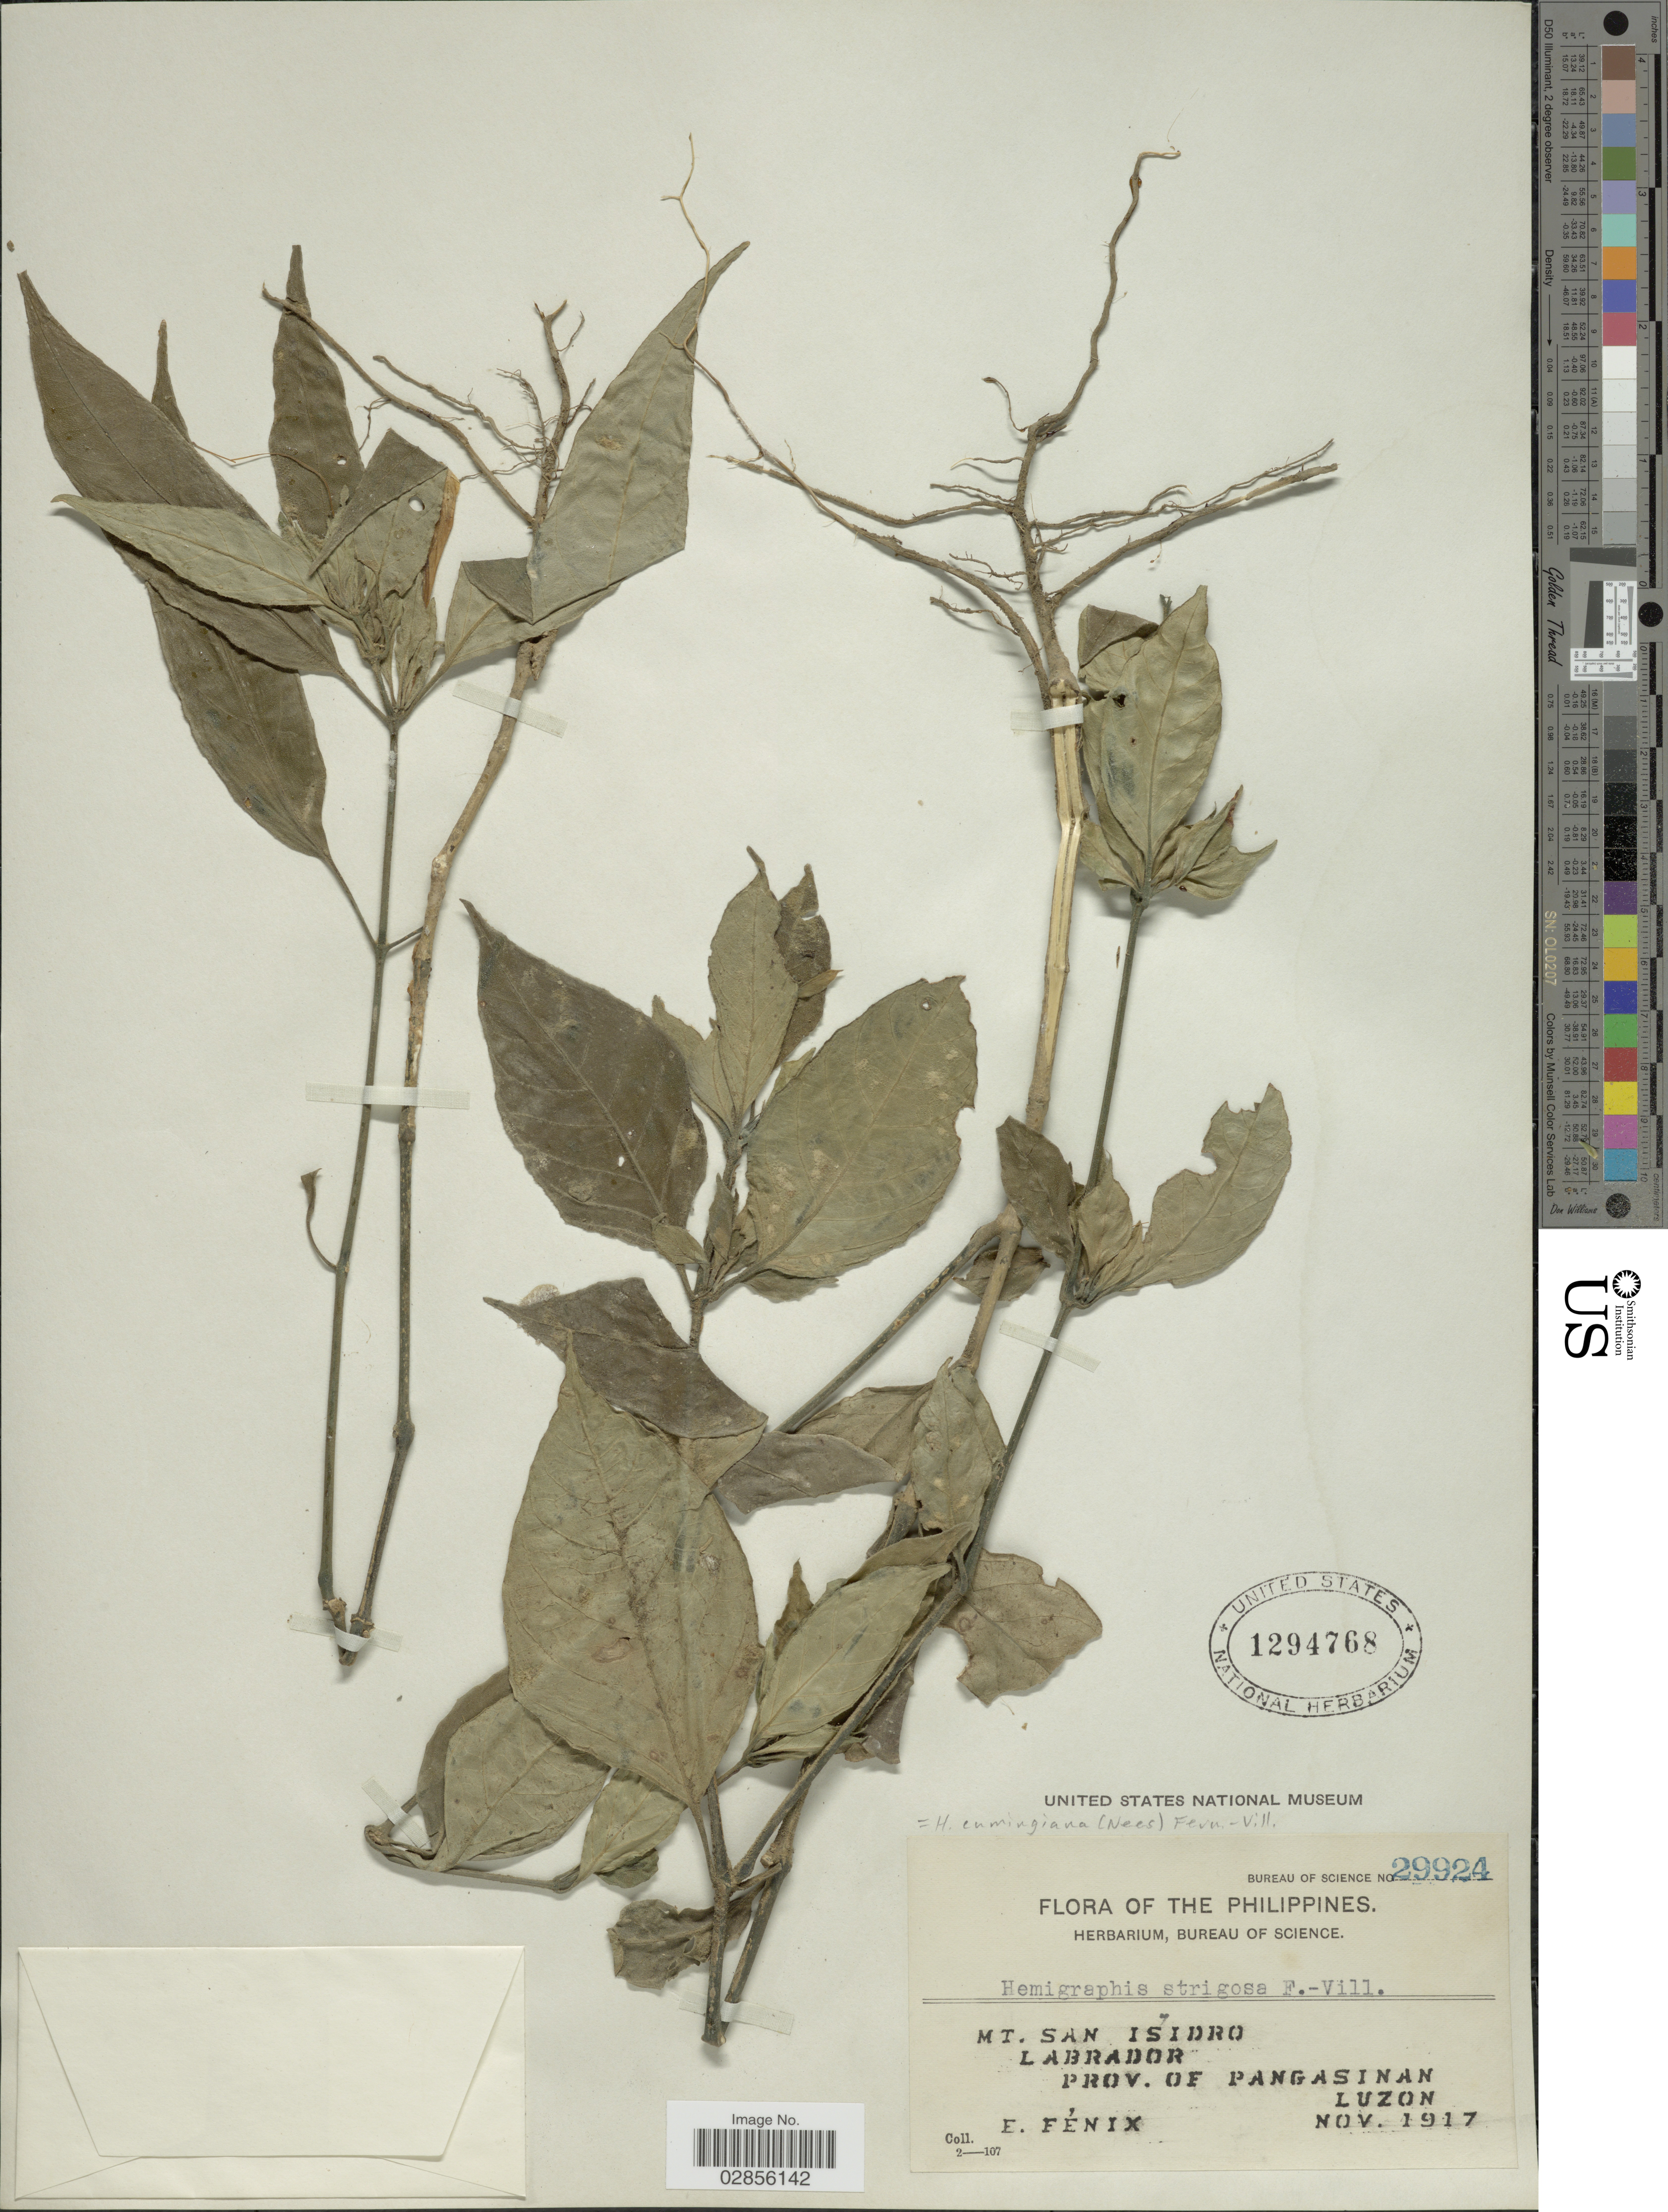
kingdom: Plantae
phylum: Tracheophyta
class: Magnoliopsida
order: Lamiales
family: Acanthaceae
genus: Hemigraphis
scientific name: Hemigraphis cumingiana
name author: Fern.-Vill.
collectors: E. Fénix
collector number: Bureau of Science 29924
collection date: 1917-11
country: Philippines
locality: Mt. San Isidro, Labrador. Prov. of Pangasinan, Luzon.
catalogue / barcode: US 1294768